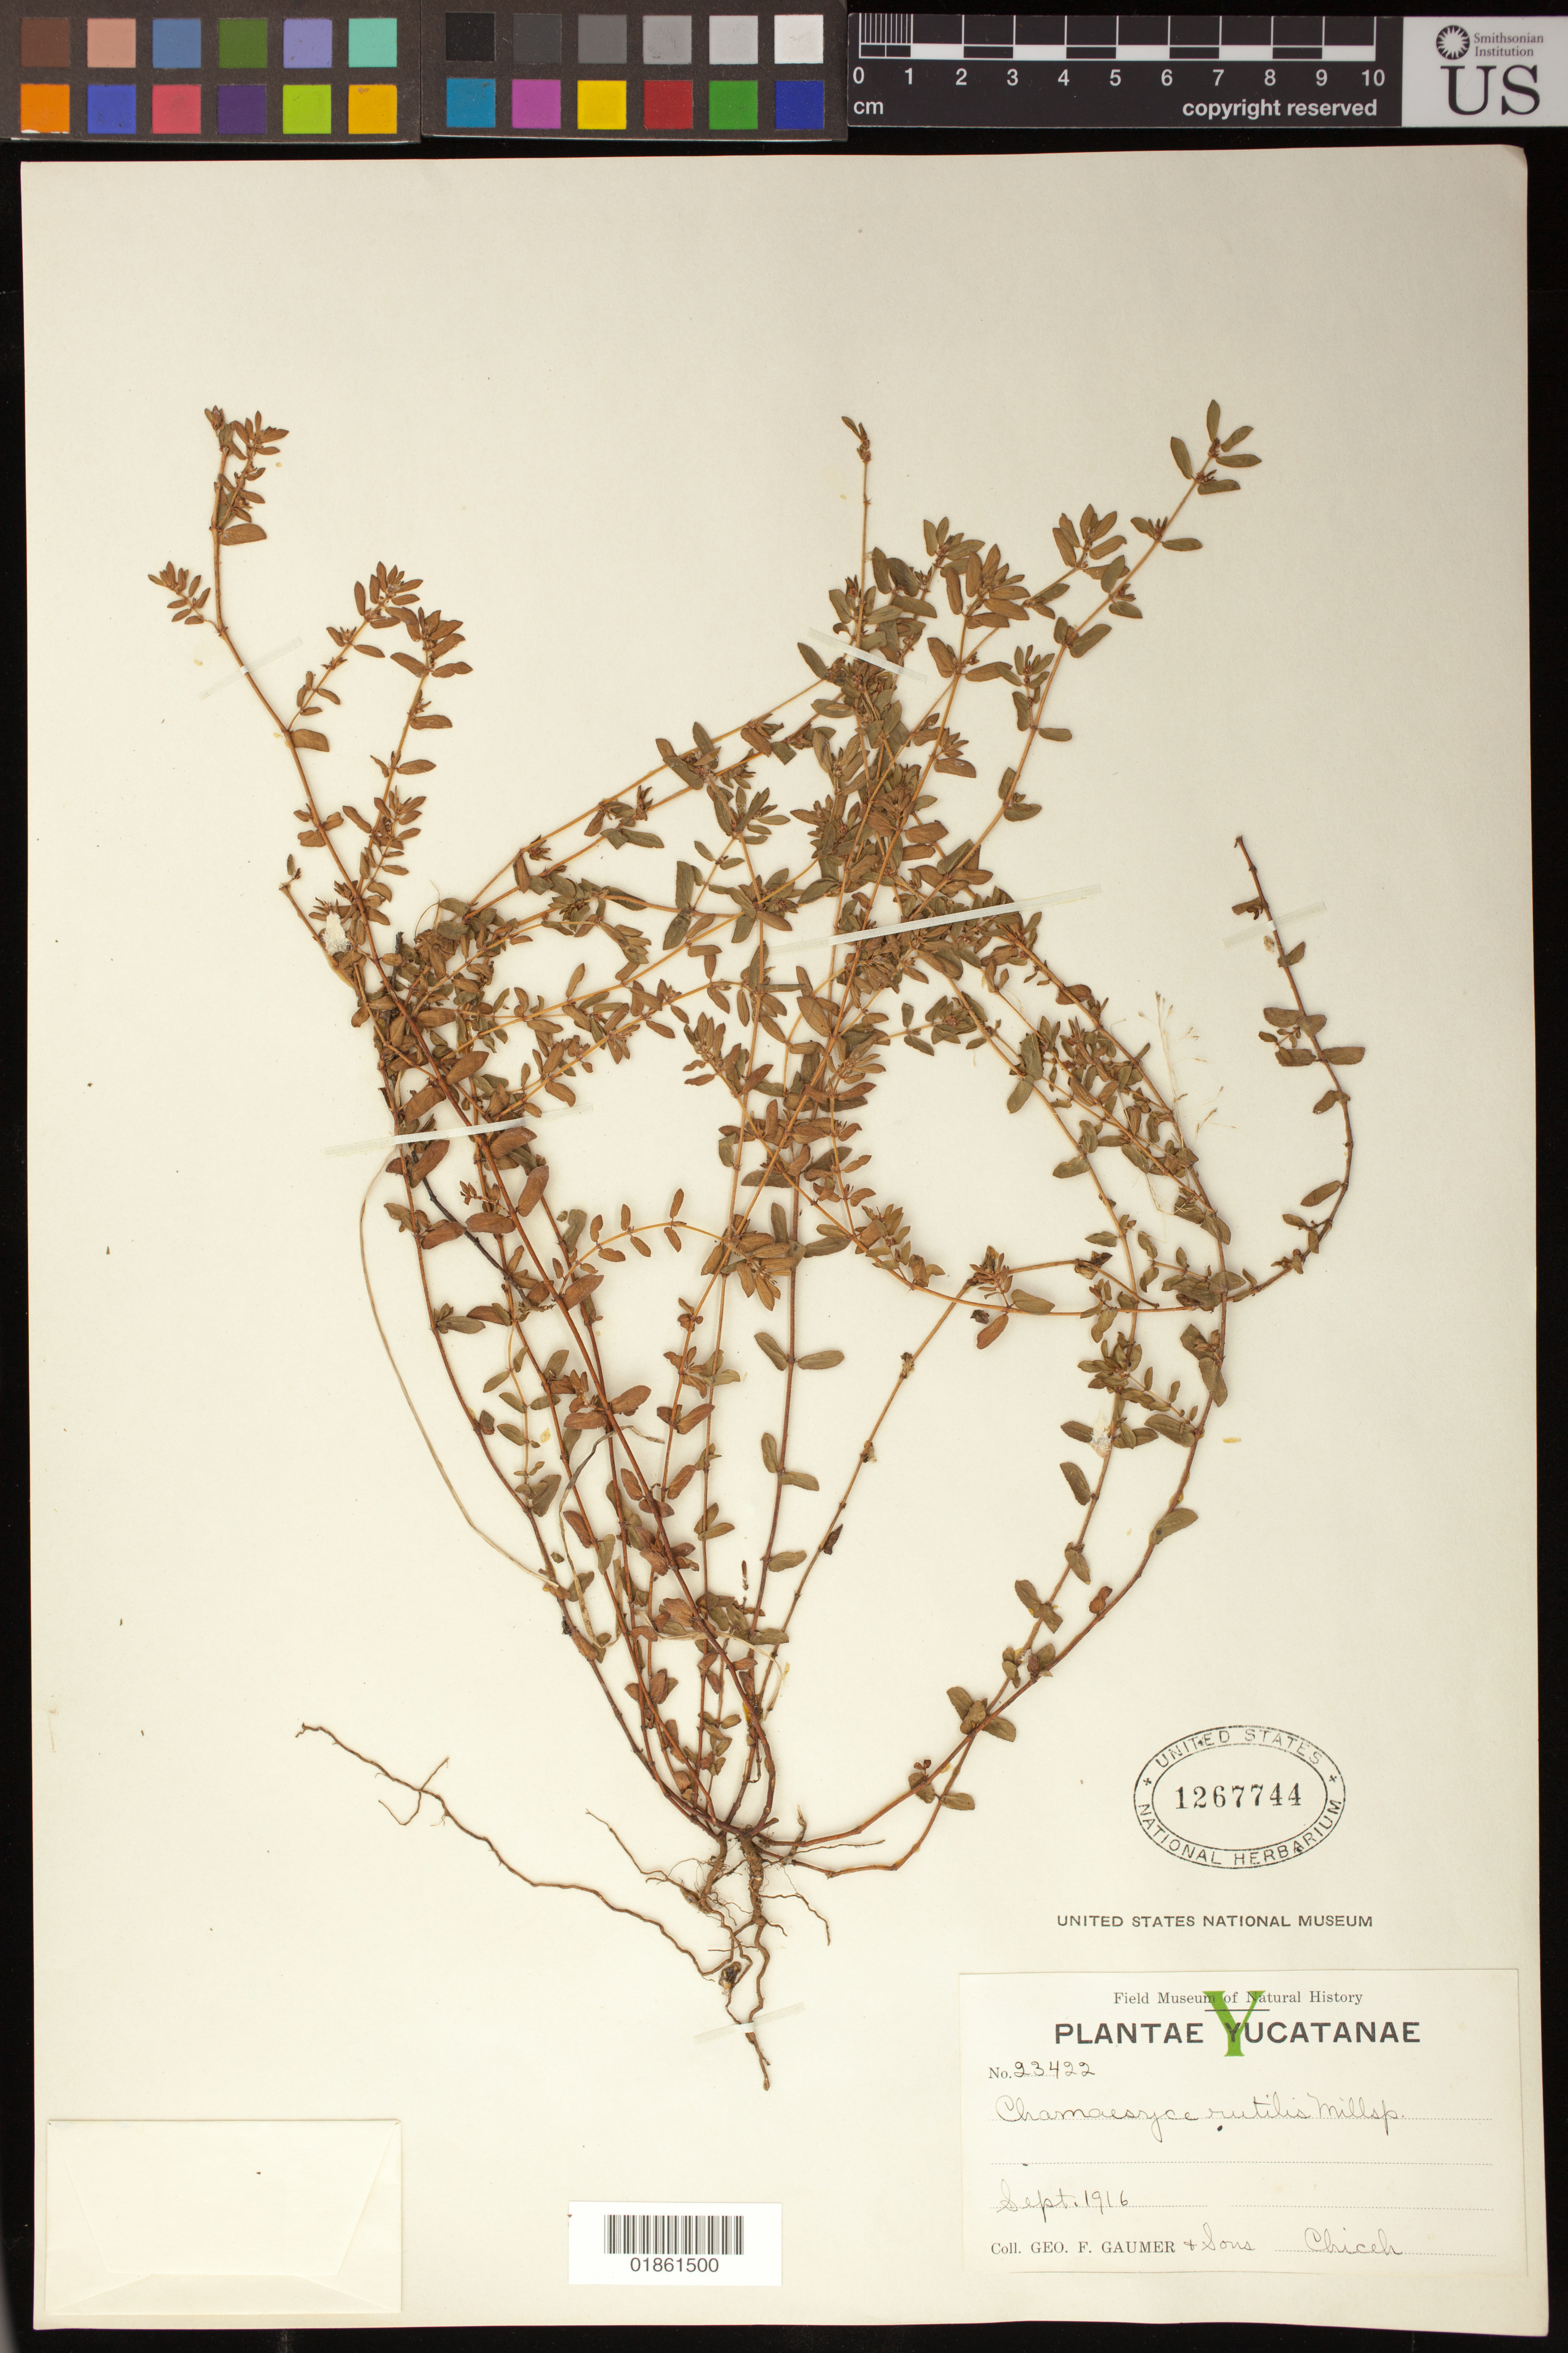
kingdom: Plantae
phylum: Tracheophyta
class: Magnoliopsida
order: Malpighiales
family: Euphorbiaceae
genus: Euphorbia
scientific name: Euphorbia rutilis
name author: (Millsp.) Standl. & Steyerm.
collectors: G. F. Gaumer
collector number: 23422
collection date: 1916-09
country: Mexico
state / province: Yucatán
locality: Chiceh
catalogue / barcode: US 1267744